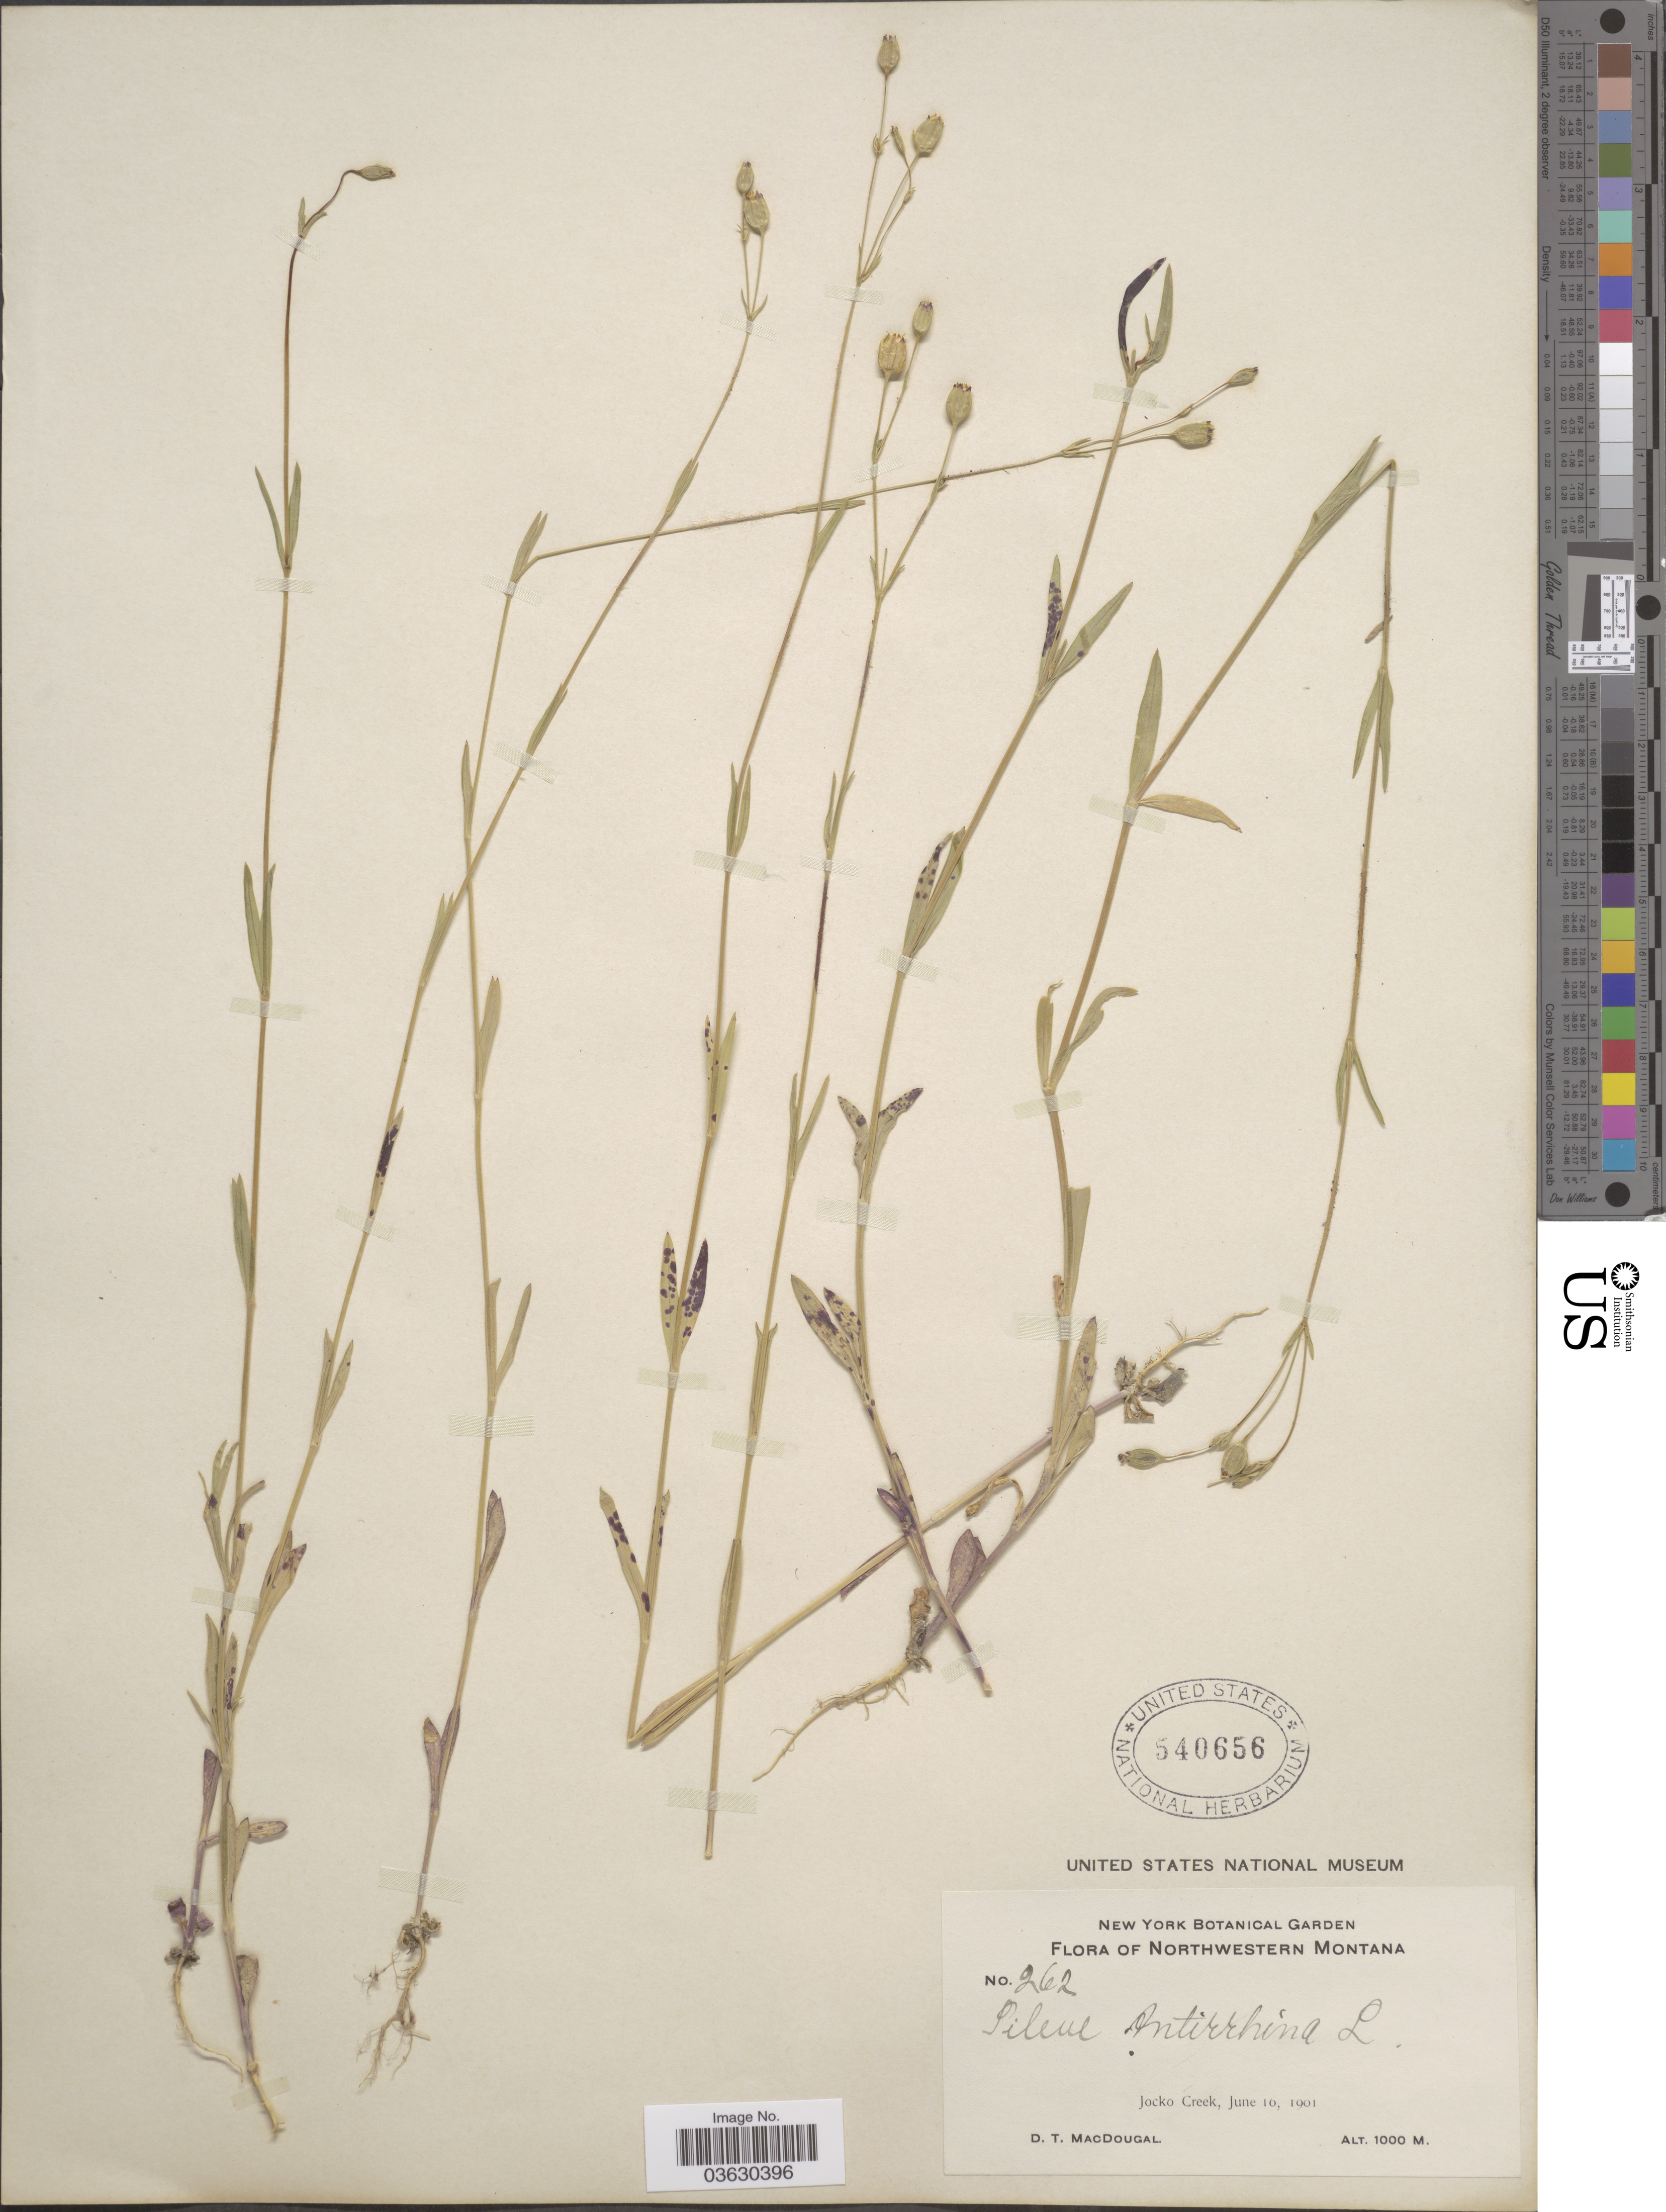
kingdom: Plantae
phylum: Tracheophyta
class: Magnoliopsida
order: Caryophyllales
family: Caryophyllaceae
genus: Silene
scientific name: Silene antirrhina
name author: L.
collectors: D. T. MacDougal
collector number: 262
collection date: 1901-06-10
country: United States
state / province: Montana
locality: Northwestern Montana. Jocko Creek.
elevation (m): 1000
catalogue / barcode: US 540656